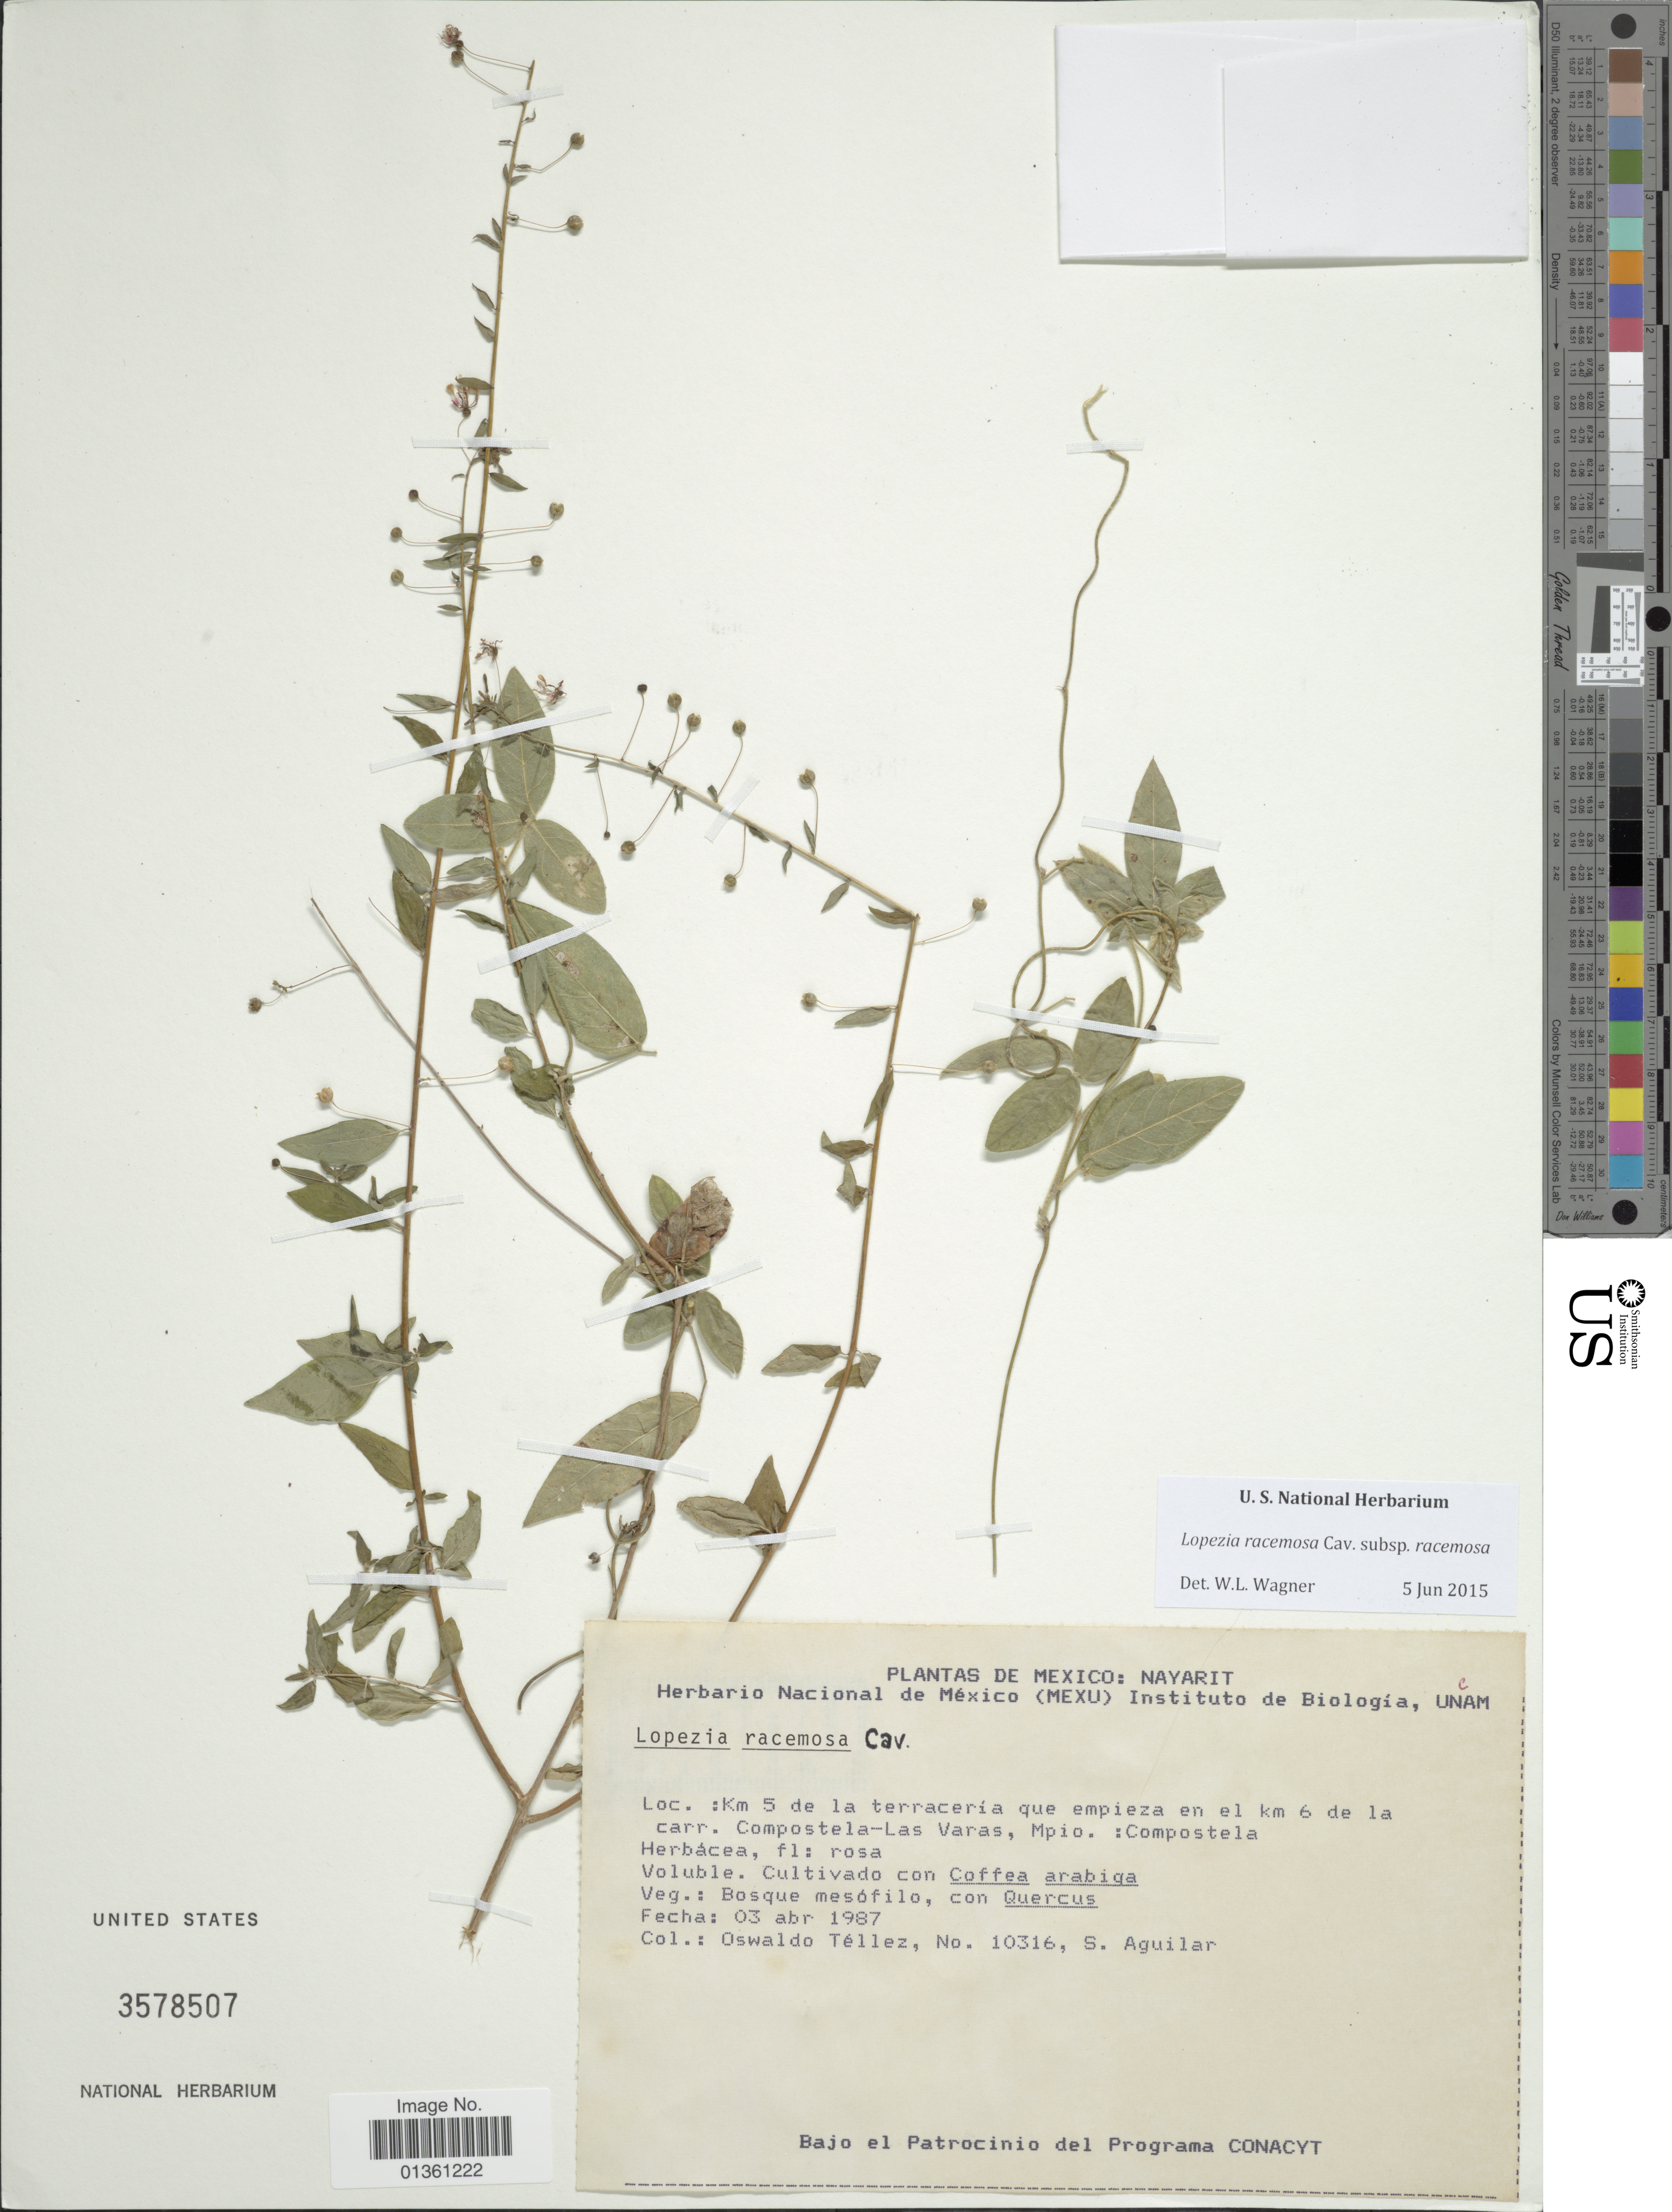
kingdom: Plantae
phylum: Tracheophyta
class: Magnoliopsida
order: Myrtales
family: Onagraceae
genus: Lopezia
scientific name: Lopezia racemosa subsp. racemosa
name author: Cav.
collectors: O. Téllez V. & S. Aguilar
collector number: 10316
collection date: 1987-04-03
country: Mexico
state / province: Nayarit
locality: Km 5 de la terraceria que empieza en el km 6 de la carr. Compostela-Las Varas, Mpio.: Compostela.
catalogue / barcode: US 3578507